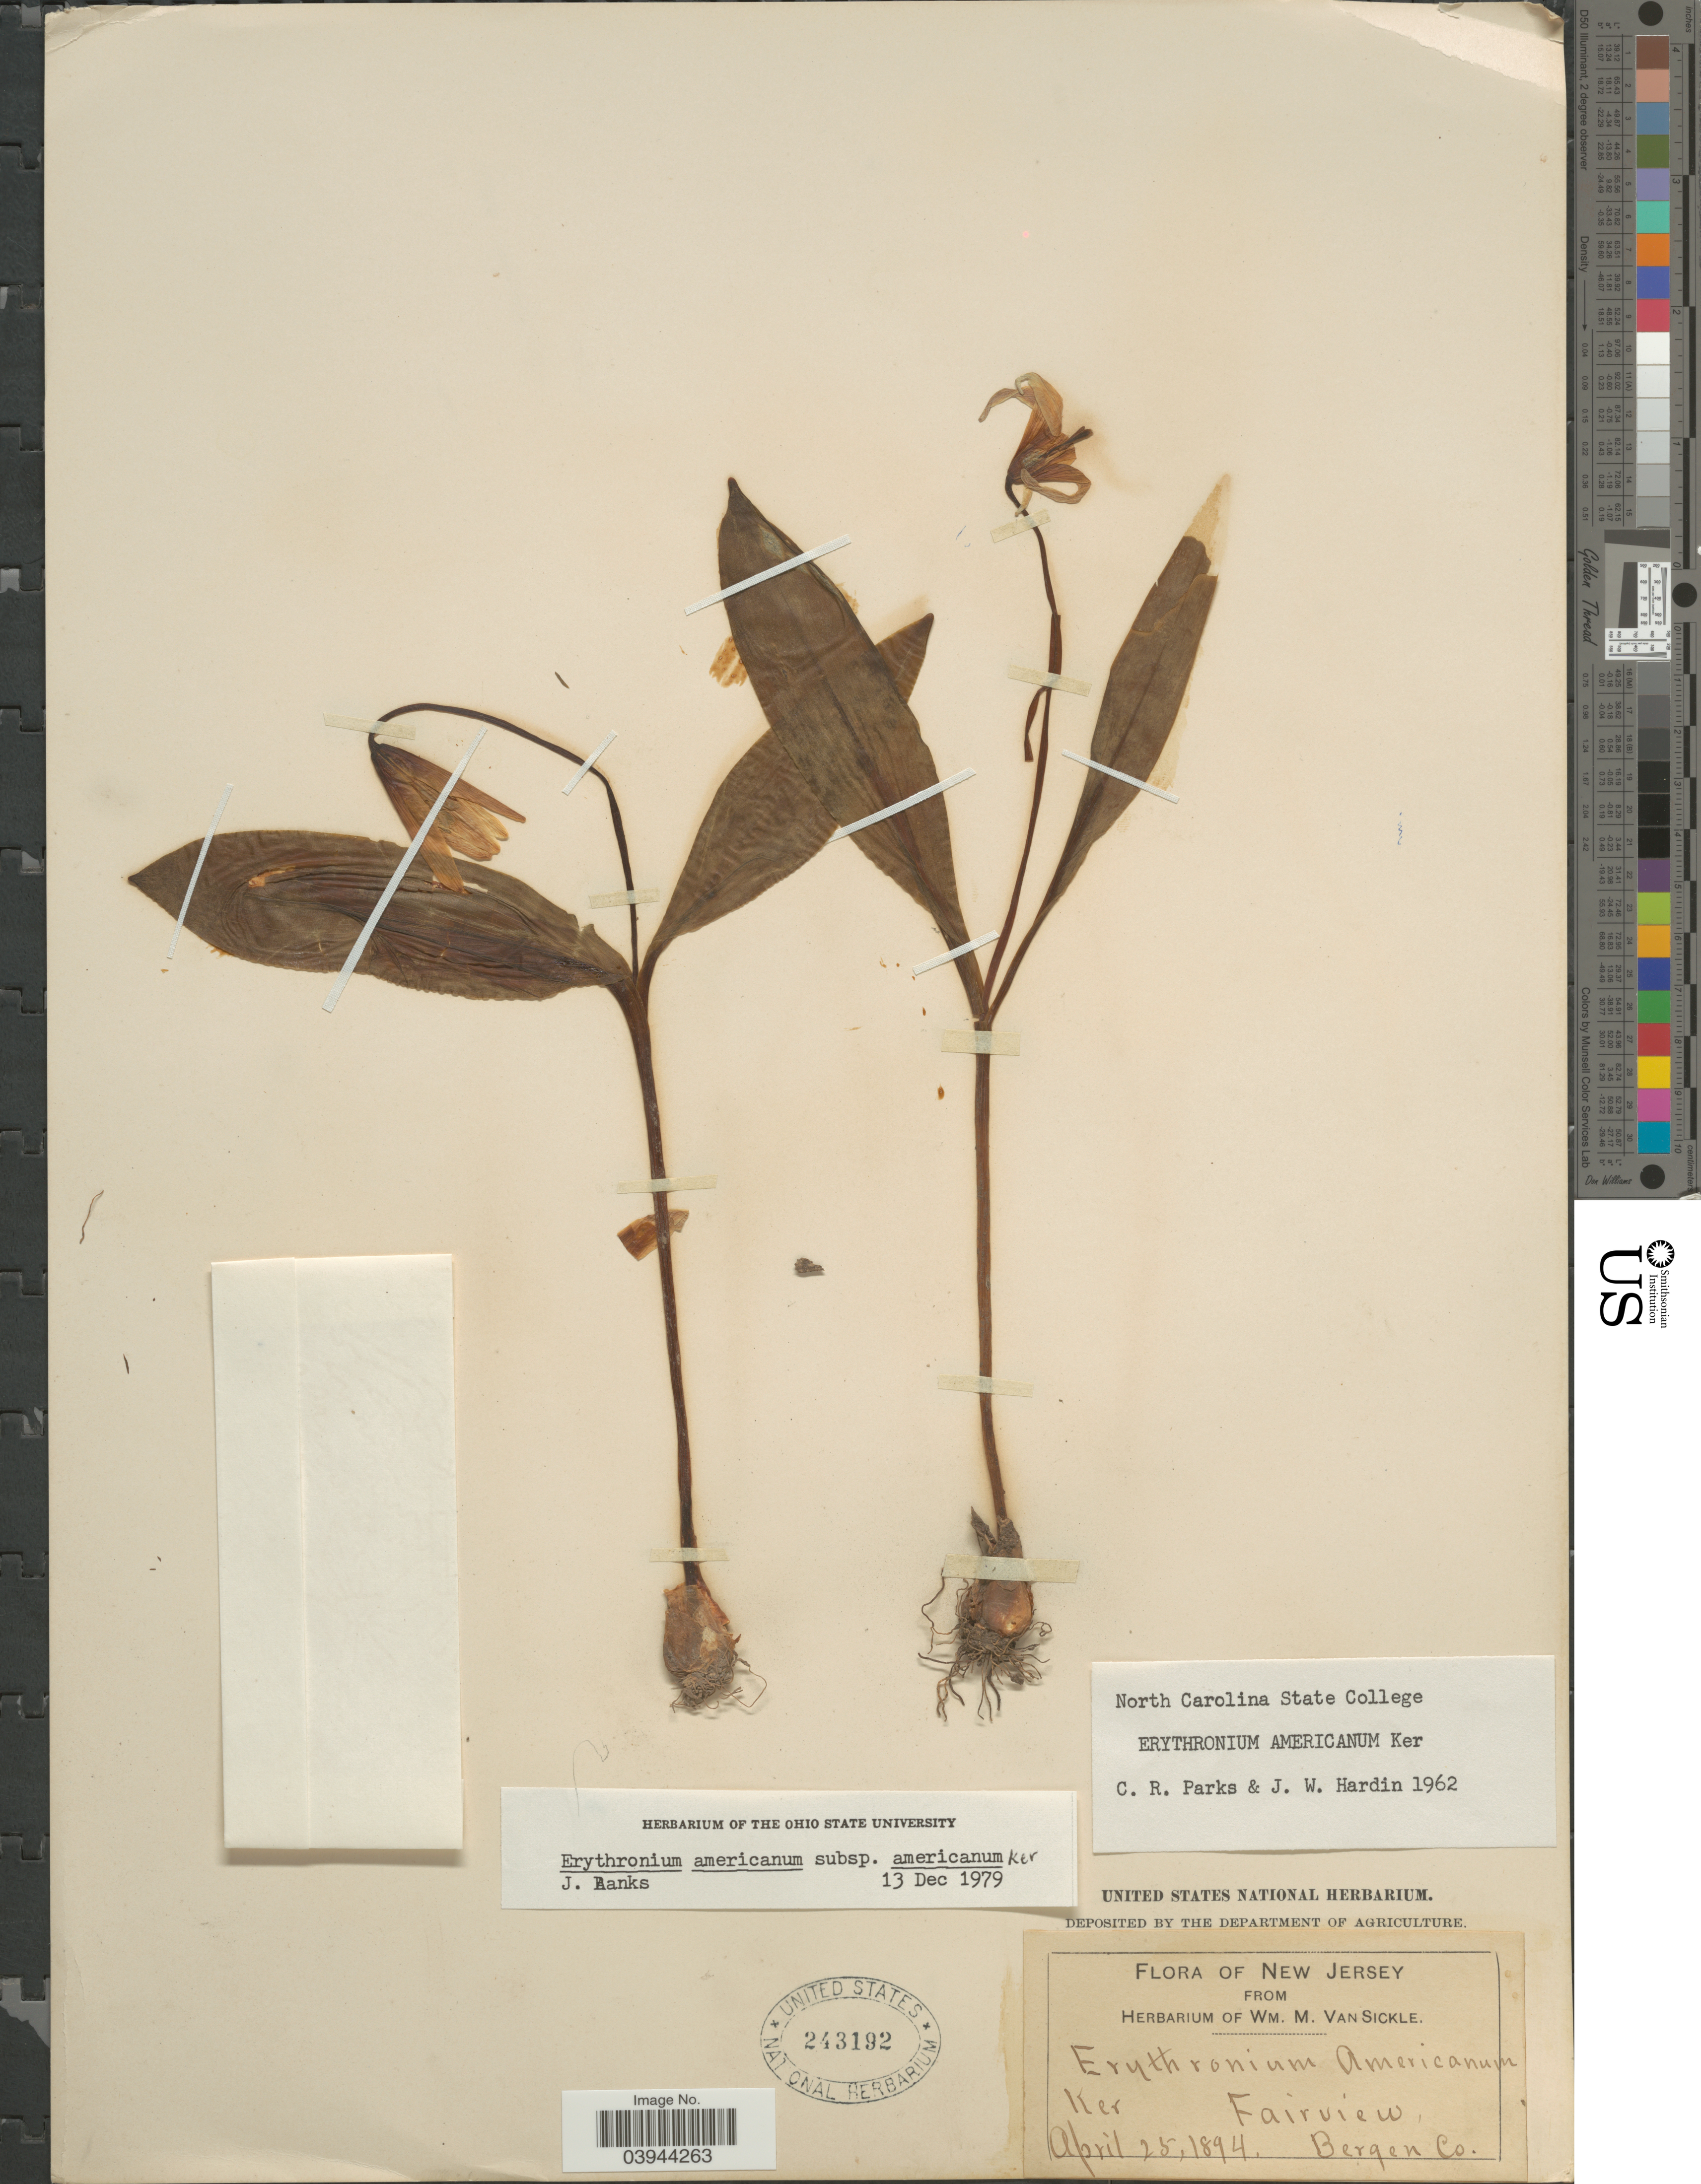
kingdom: Plantae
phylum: Tracheophyta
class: Liliopsida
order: Liliales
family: Liliaceae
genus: Erythronium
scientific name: Erythronium americanum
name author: Ker Gawl.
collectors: ex herb. Wm. M. Van Sickle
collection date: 1894-04-25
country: United States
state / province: New Jersey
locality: Fairview. Bergen Co.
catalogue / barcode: US 243192